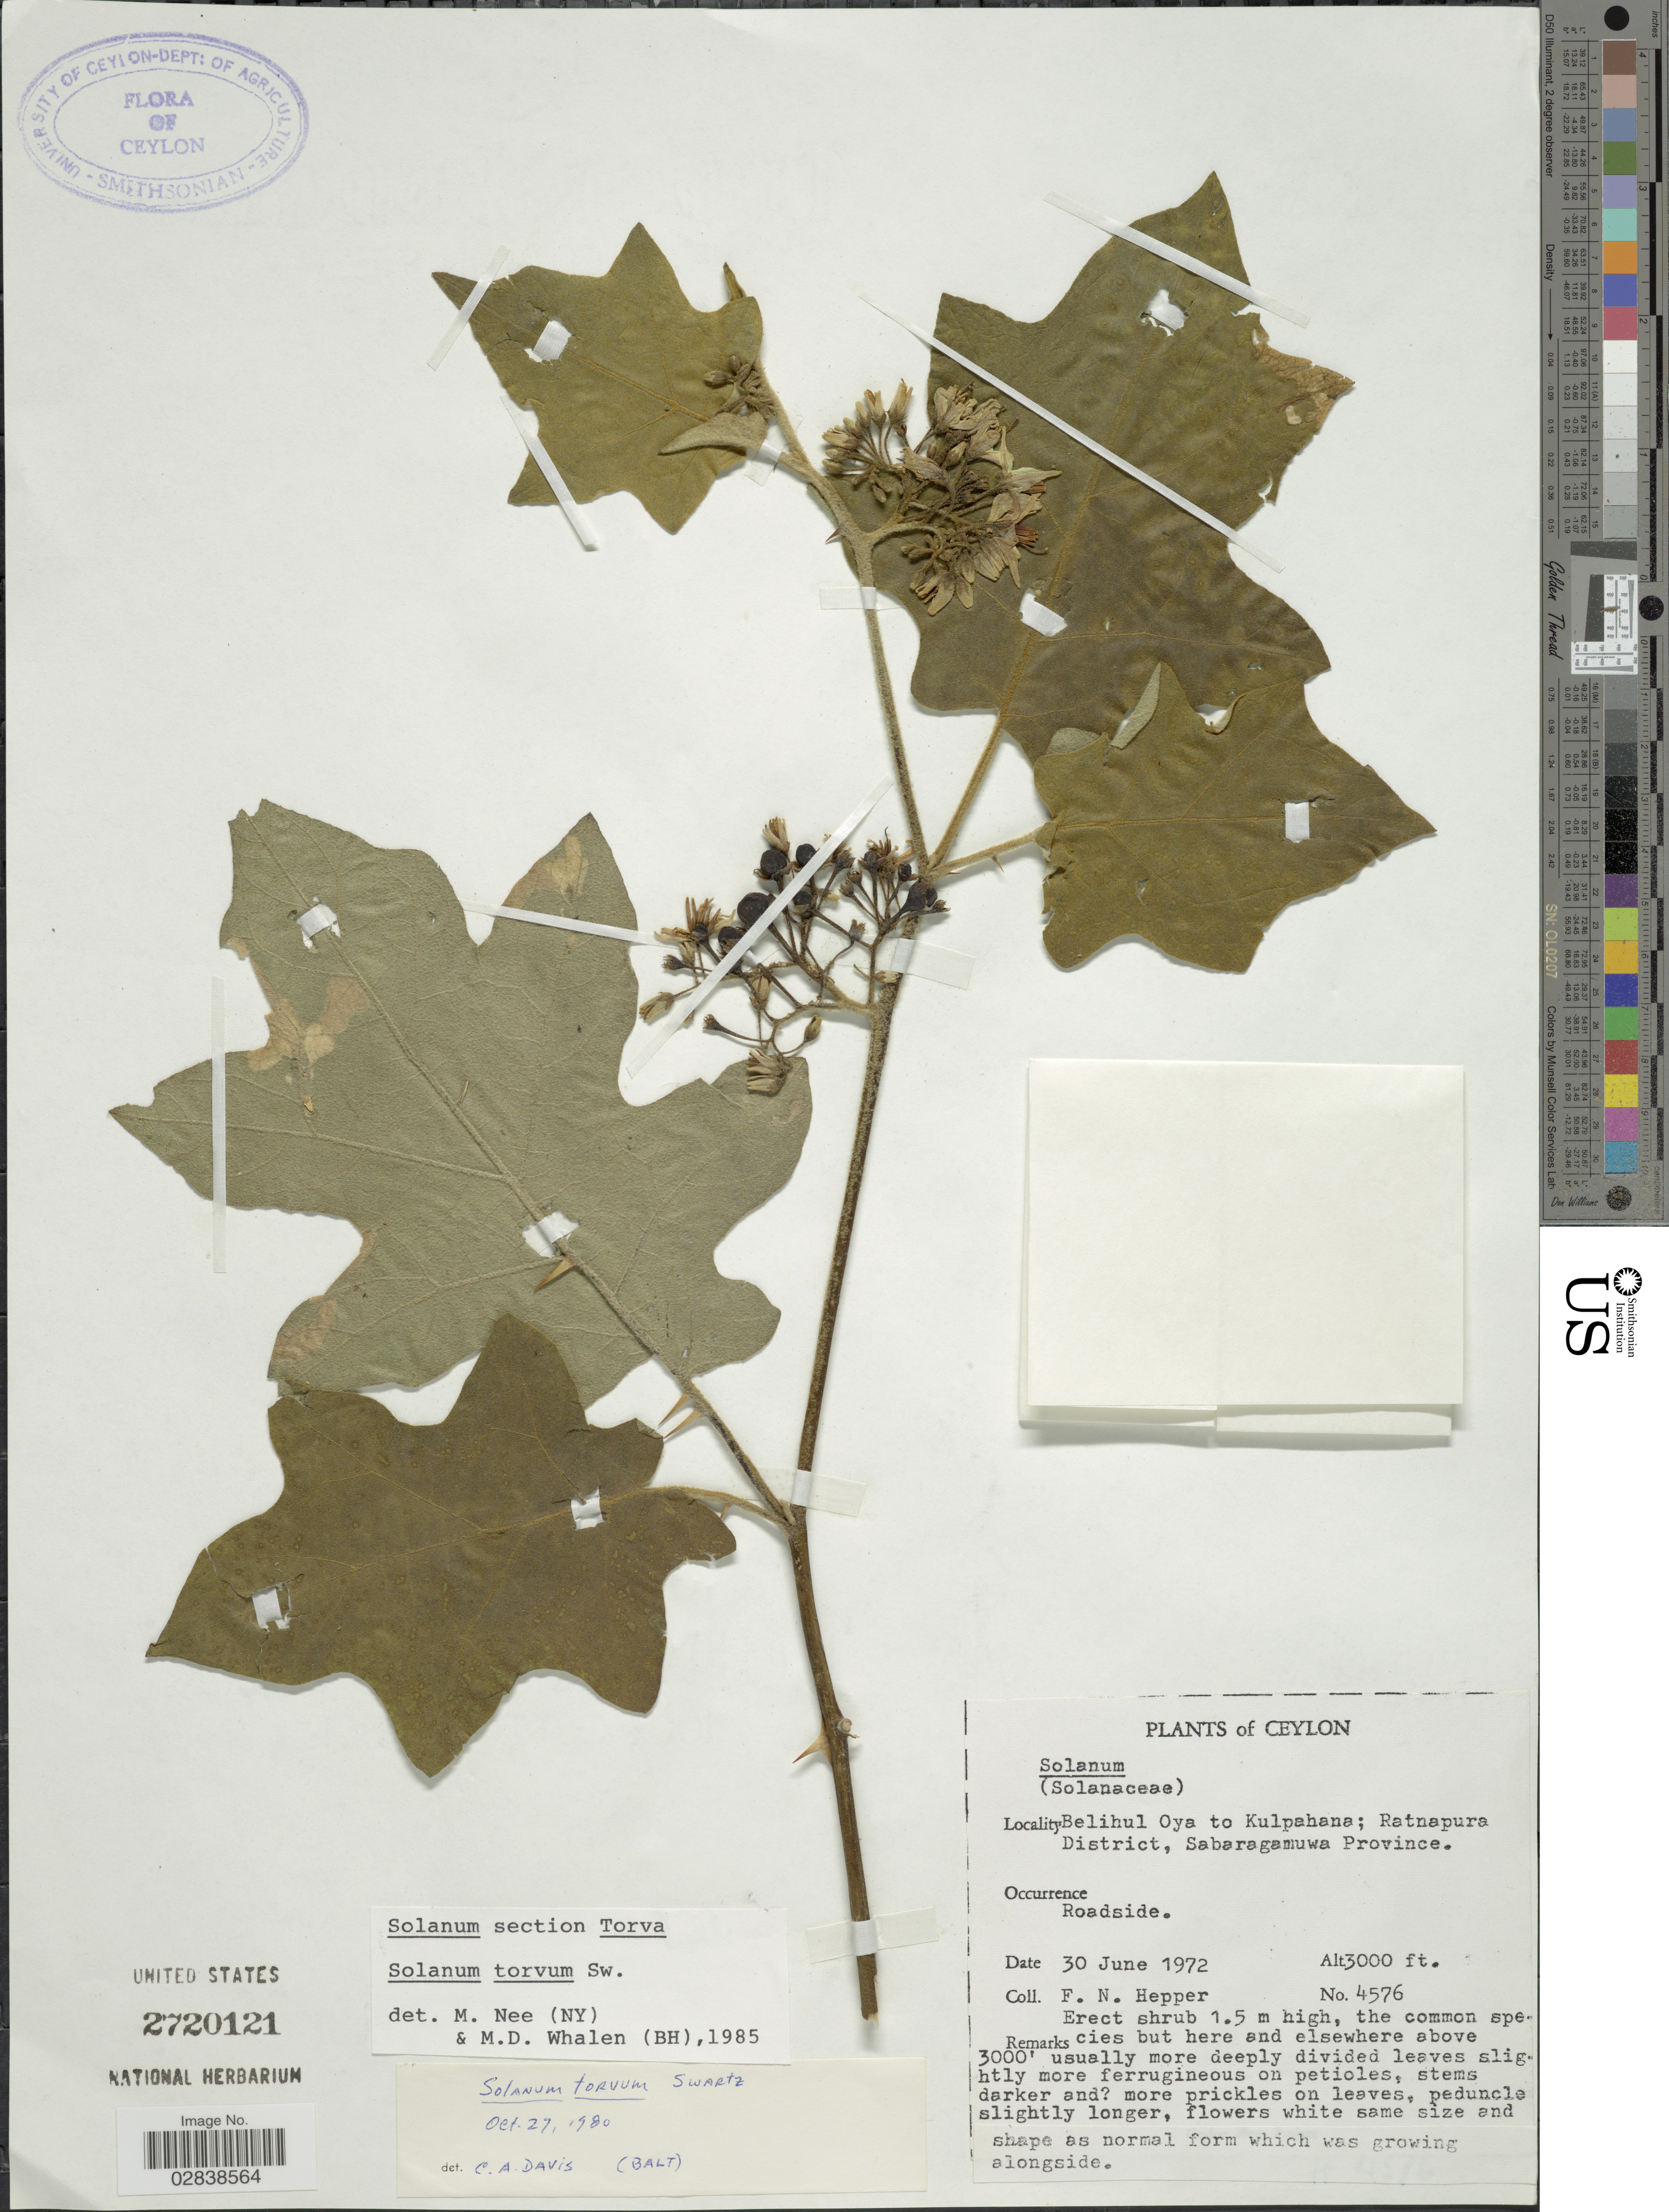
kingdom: Plantae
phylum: Tracheophyta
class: Magnoliopsida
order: Solanales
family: Solanaceae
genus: Solanum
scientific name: Solanum torvum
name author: Sw.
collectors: F. Hepper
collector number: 4576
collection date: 1972-06-30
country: Sri Lanka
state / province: Sabaragamuwa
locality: Ceylon, Belihul Oya to Kulpahana; Ratnapura District, Sabaragamuwa Province, Roadside.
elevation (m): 914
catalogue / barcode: US 2720121